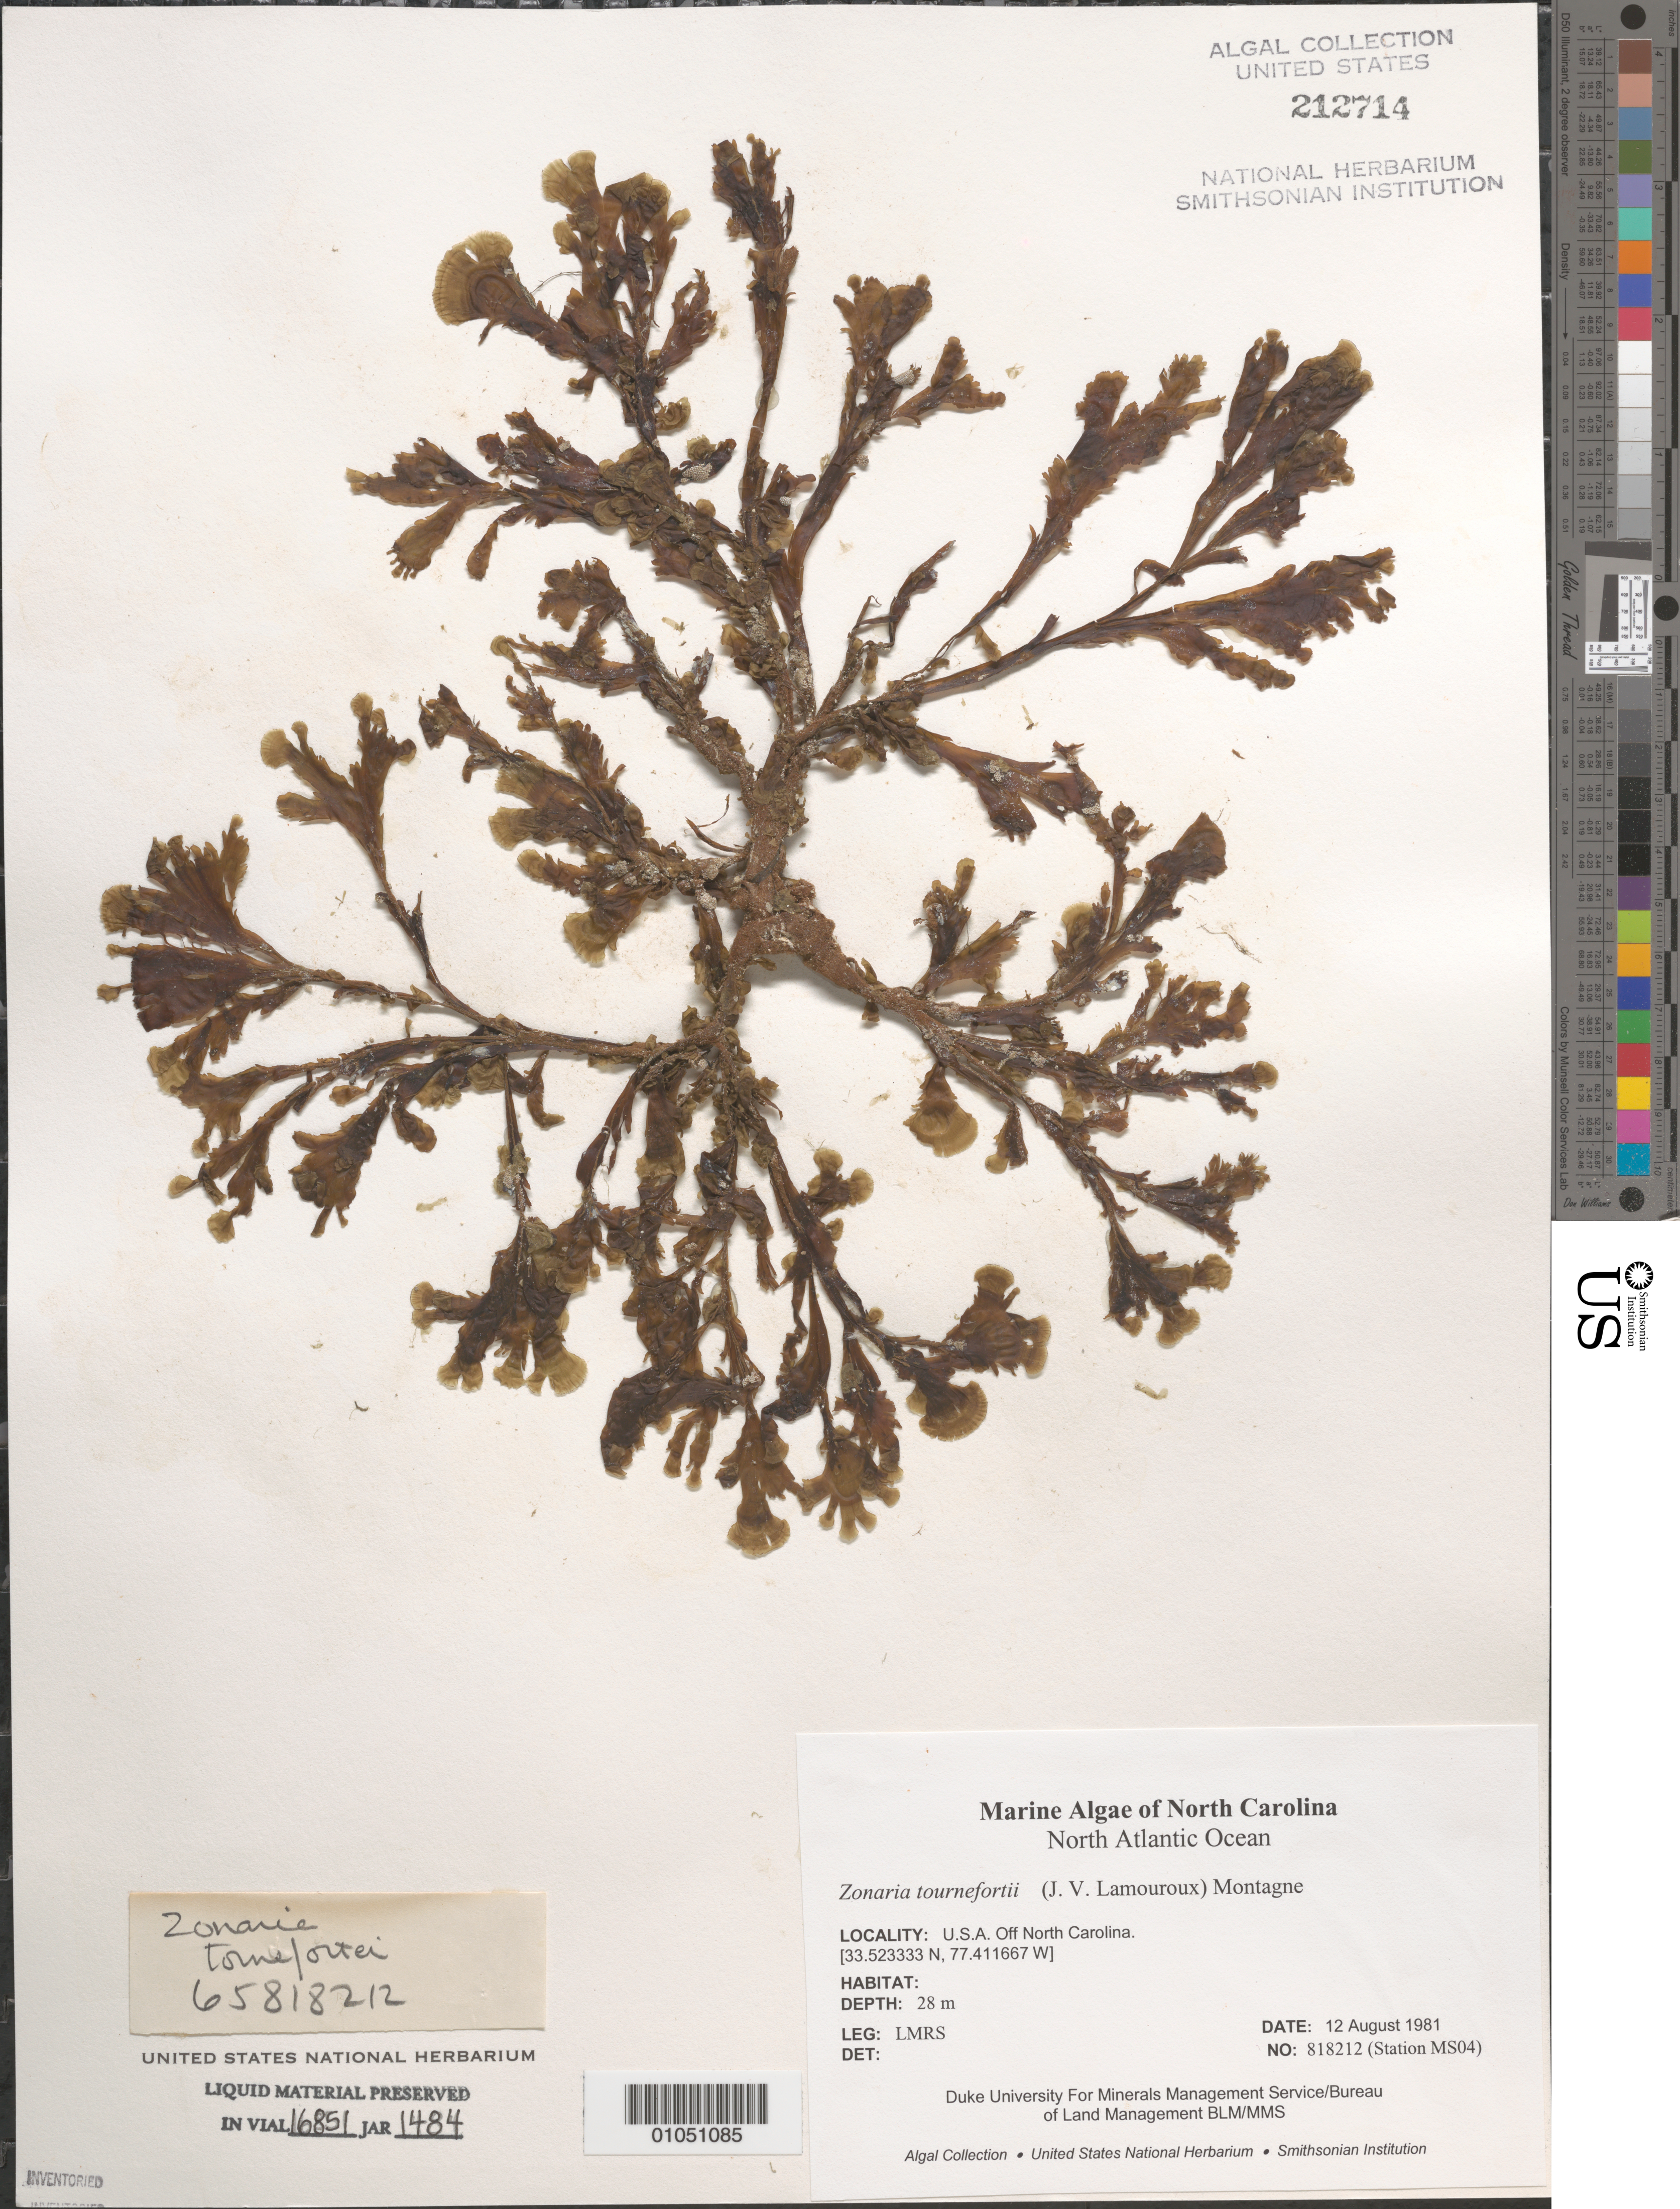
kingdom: Chromista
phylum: Ochrophyta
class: Phaeophyceae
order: Dictyotales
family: Dictyotaceae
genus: Zonaria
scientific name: Zonaria tournefortii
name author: (J.V.Lamouroux) Mont.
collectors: LMRS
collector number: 818212 (Station MS04)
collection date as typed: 12 Aug 1981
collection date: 1981-08-12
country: United States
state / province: North Carolina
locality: North Atlantic Ocean off North Carolina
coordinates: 33.523333 N, 77.411667 W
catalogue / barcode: US 212714